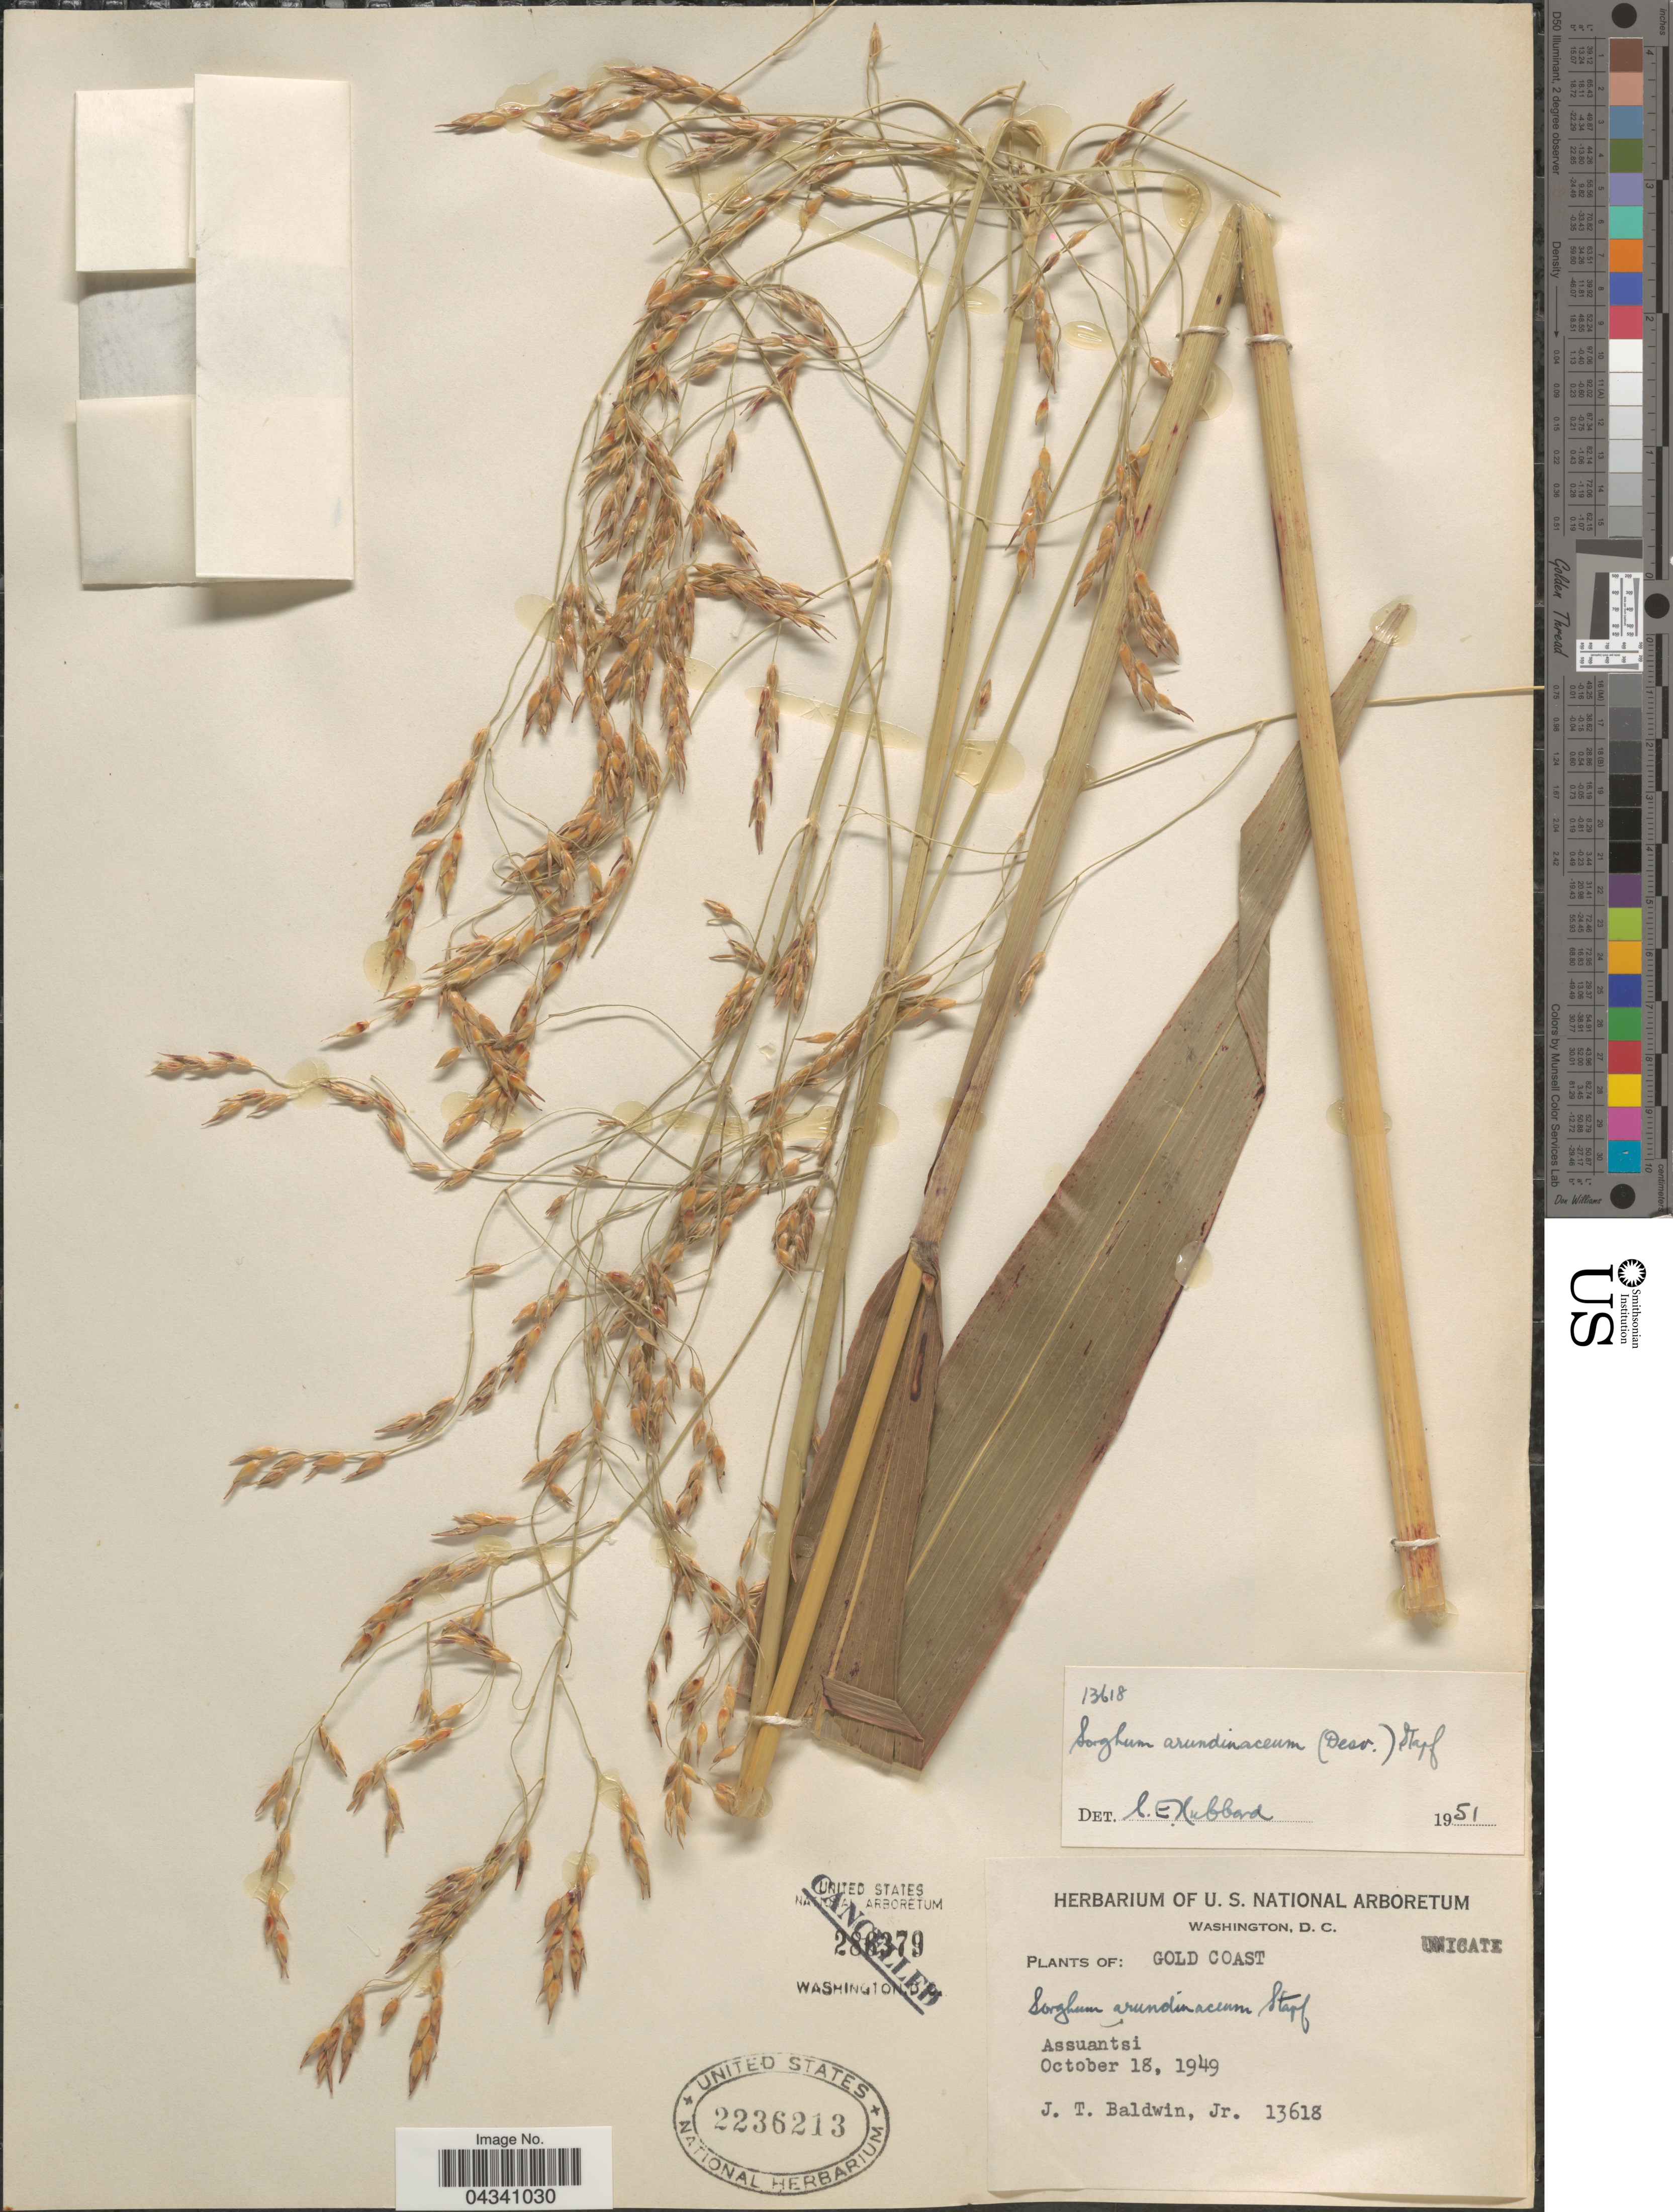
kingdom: Plantae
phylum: Tracheophyta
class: Liliopsida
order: Poales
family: Poaceae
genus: Sorghum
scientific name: Sorghum arundinaceum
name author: (Desv.) Stapf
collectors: J. T. Baldwin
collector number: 13618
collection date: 1949-10-18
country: Ghana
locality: Gold Coast. Assuantsi.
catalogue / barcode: US 2236213